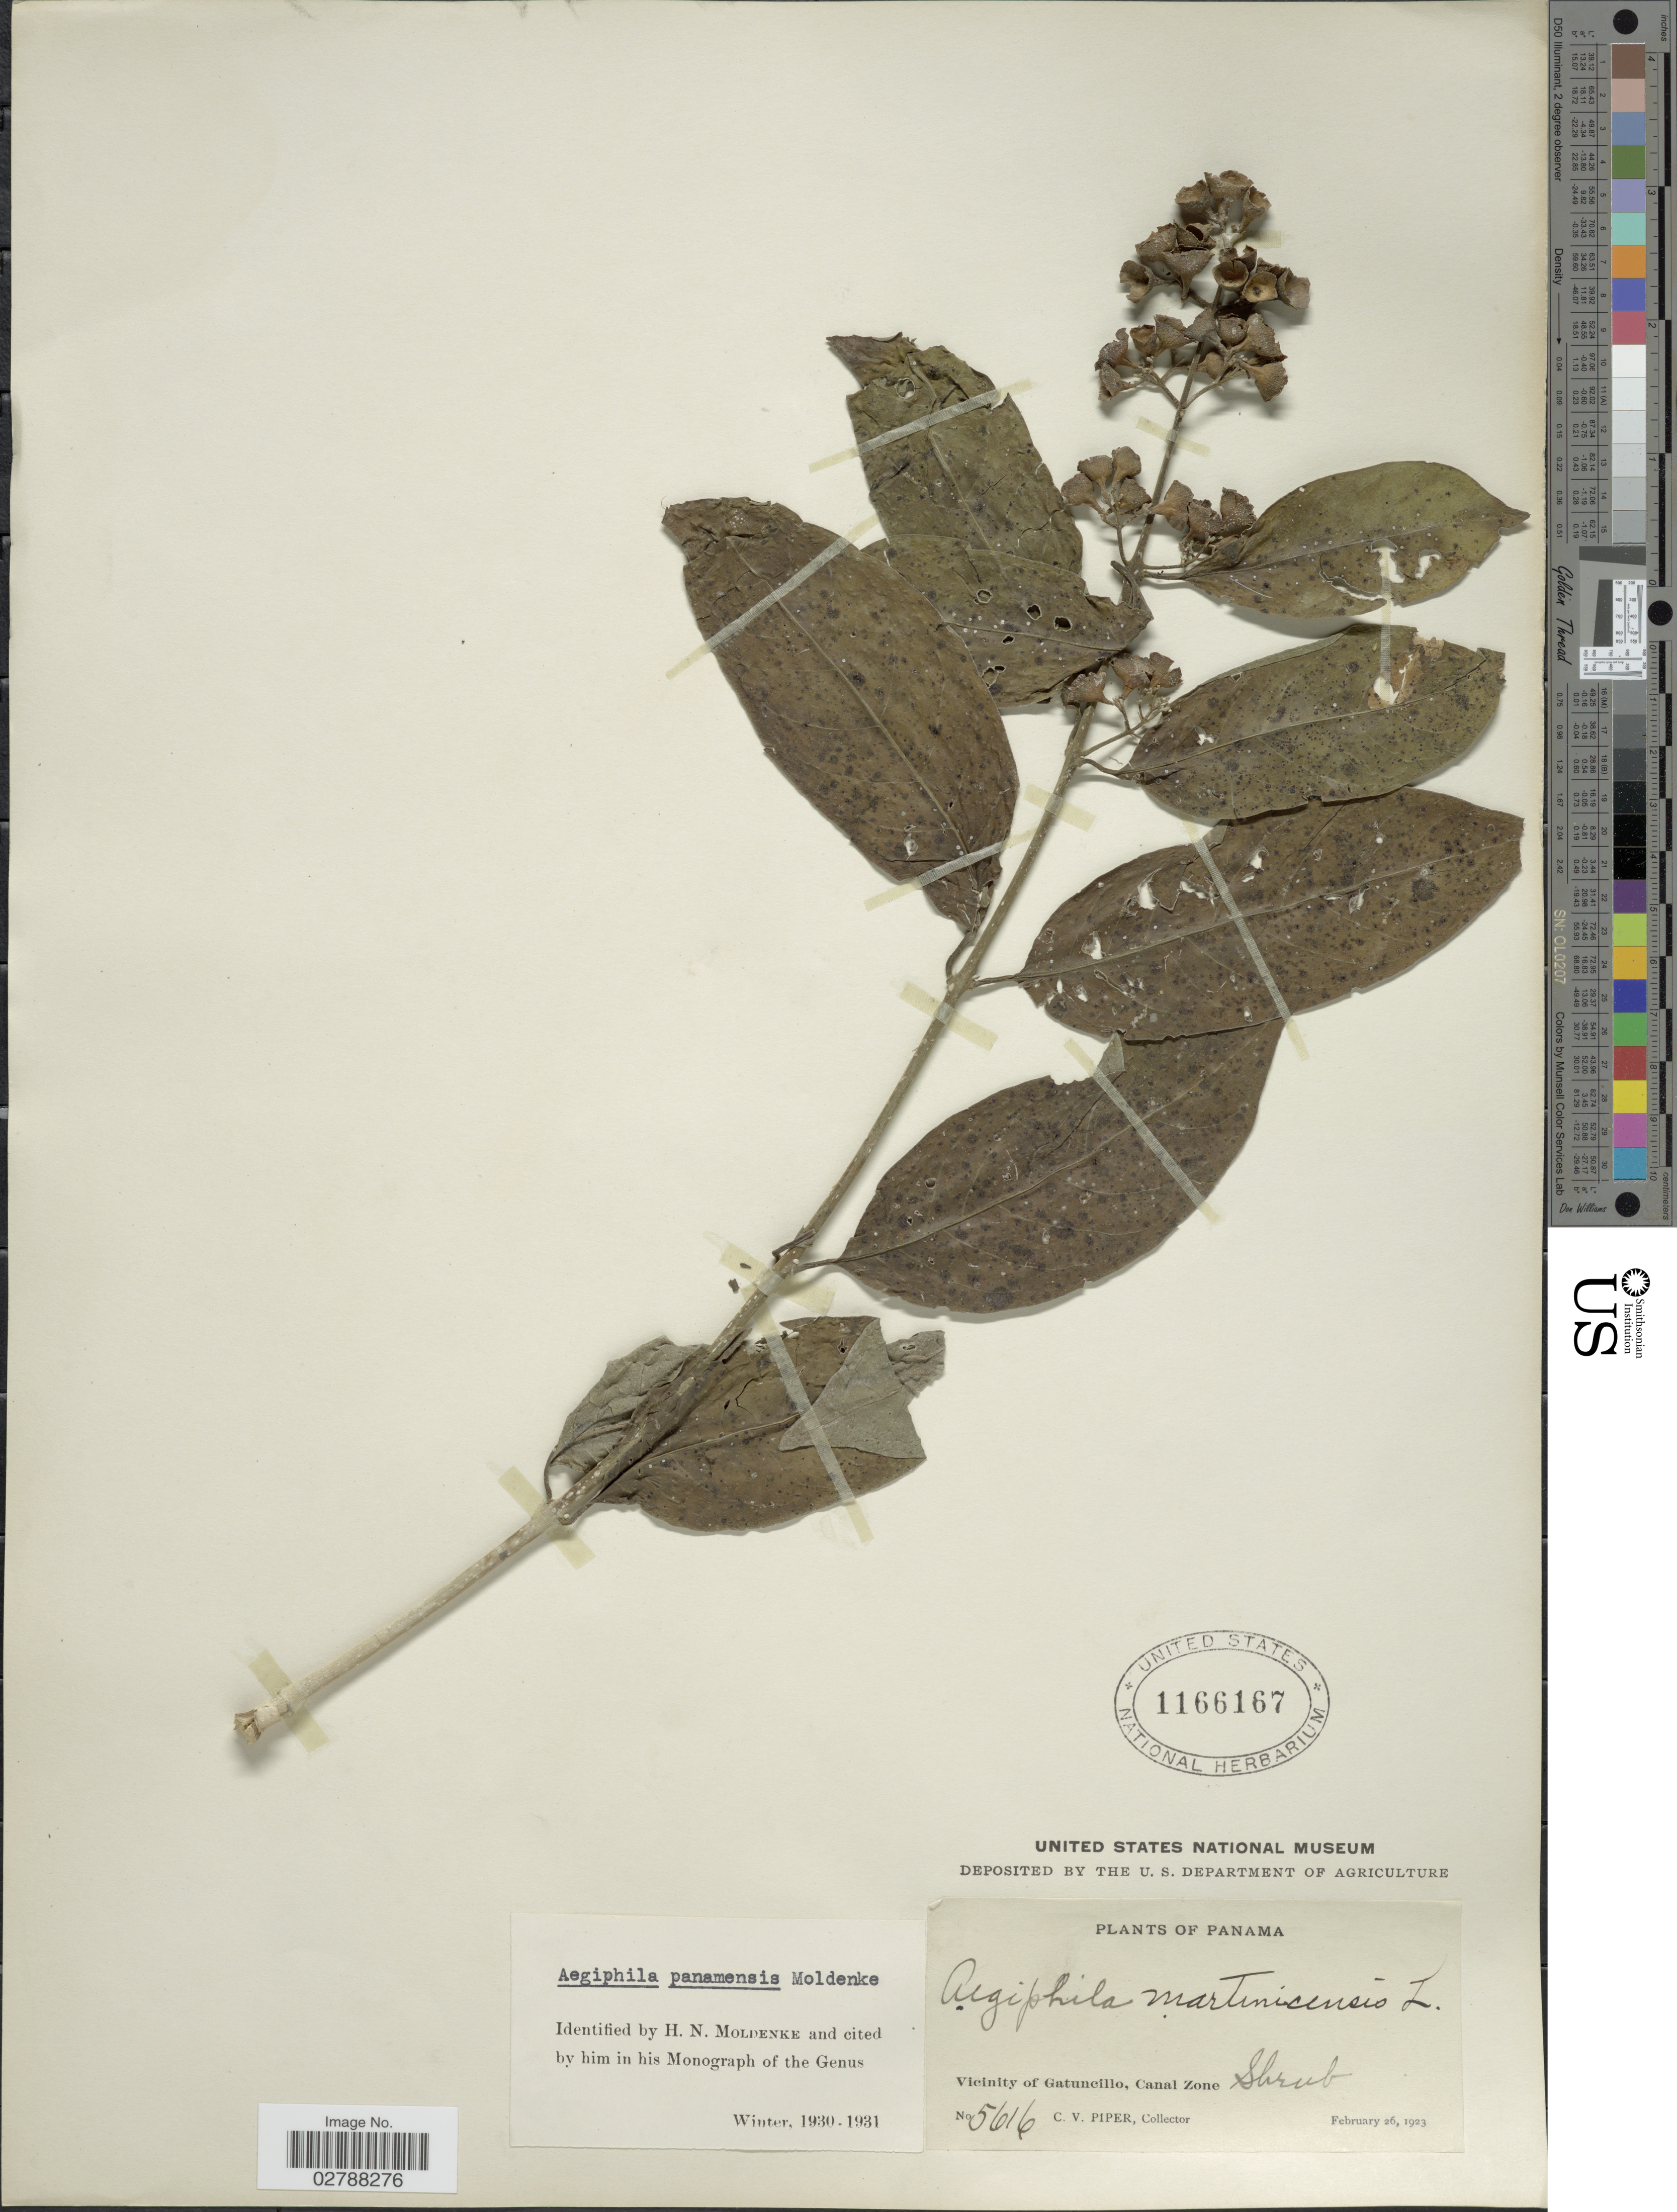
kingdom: Plantae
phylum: Tracheophyta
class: Magnoliopsida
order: Lamiales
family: Lamiaceae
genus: Aegiphila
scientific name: Aegiphila panamensis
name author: Moldenke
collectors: C. V. Piper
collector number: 5616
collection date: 1923-02-26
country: Panama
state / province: Colón / Panamá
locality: Vicinity of Gatuncillo, Canal Zone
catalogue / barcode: US 1166167